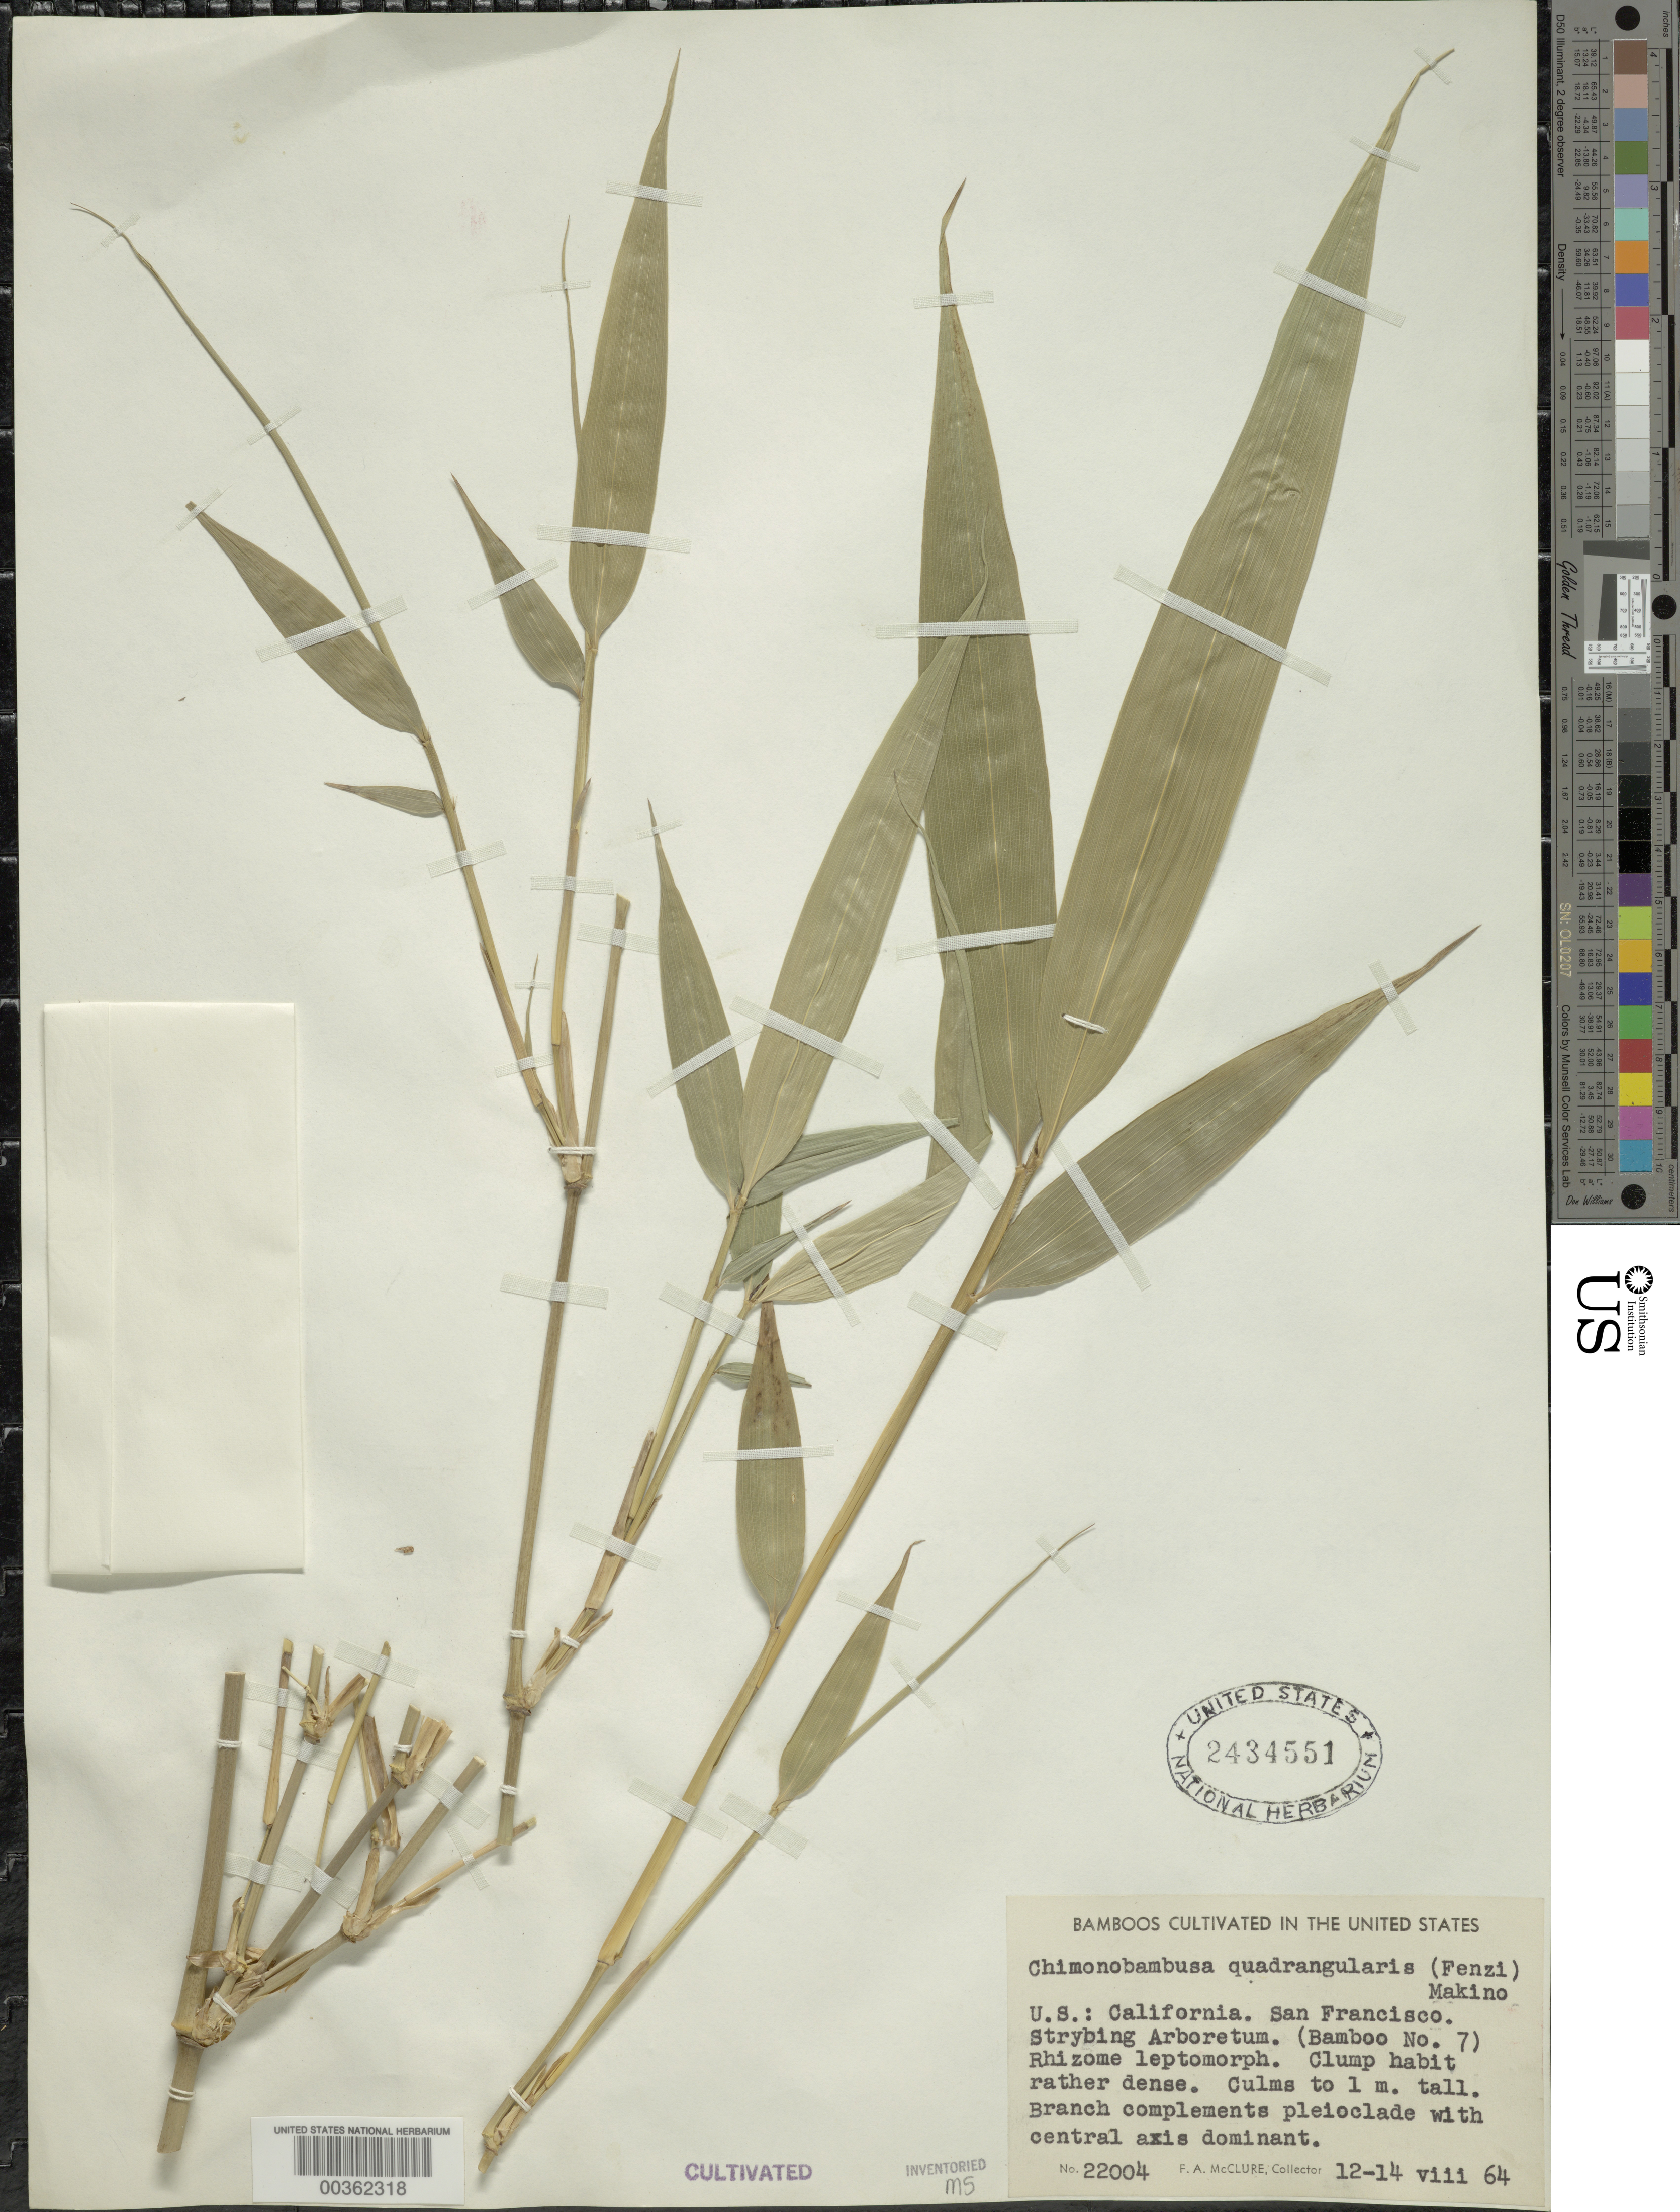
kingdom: Plantae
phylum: Tracheophyta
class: Liliopsida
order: Poales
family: Poaceae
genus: Chimonobambusa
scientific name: Chimonobambusa quadrangularis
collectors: F. A. McClure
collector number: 22004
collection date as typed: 12 Aug 1964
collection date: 1964-08-12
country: United States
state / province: California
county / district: San Francisco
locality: Strybing arboretum-san francisco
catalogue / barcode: US 2434551